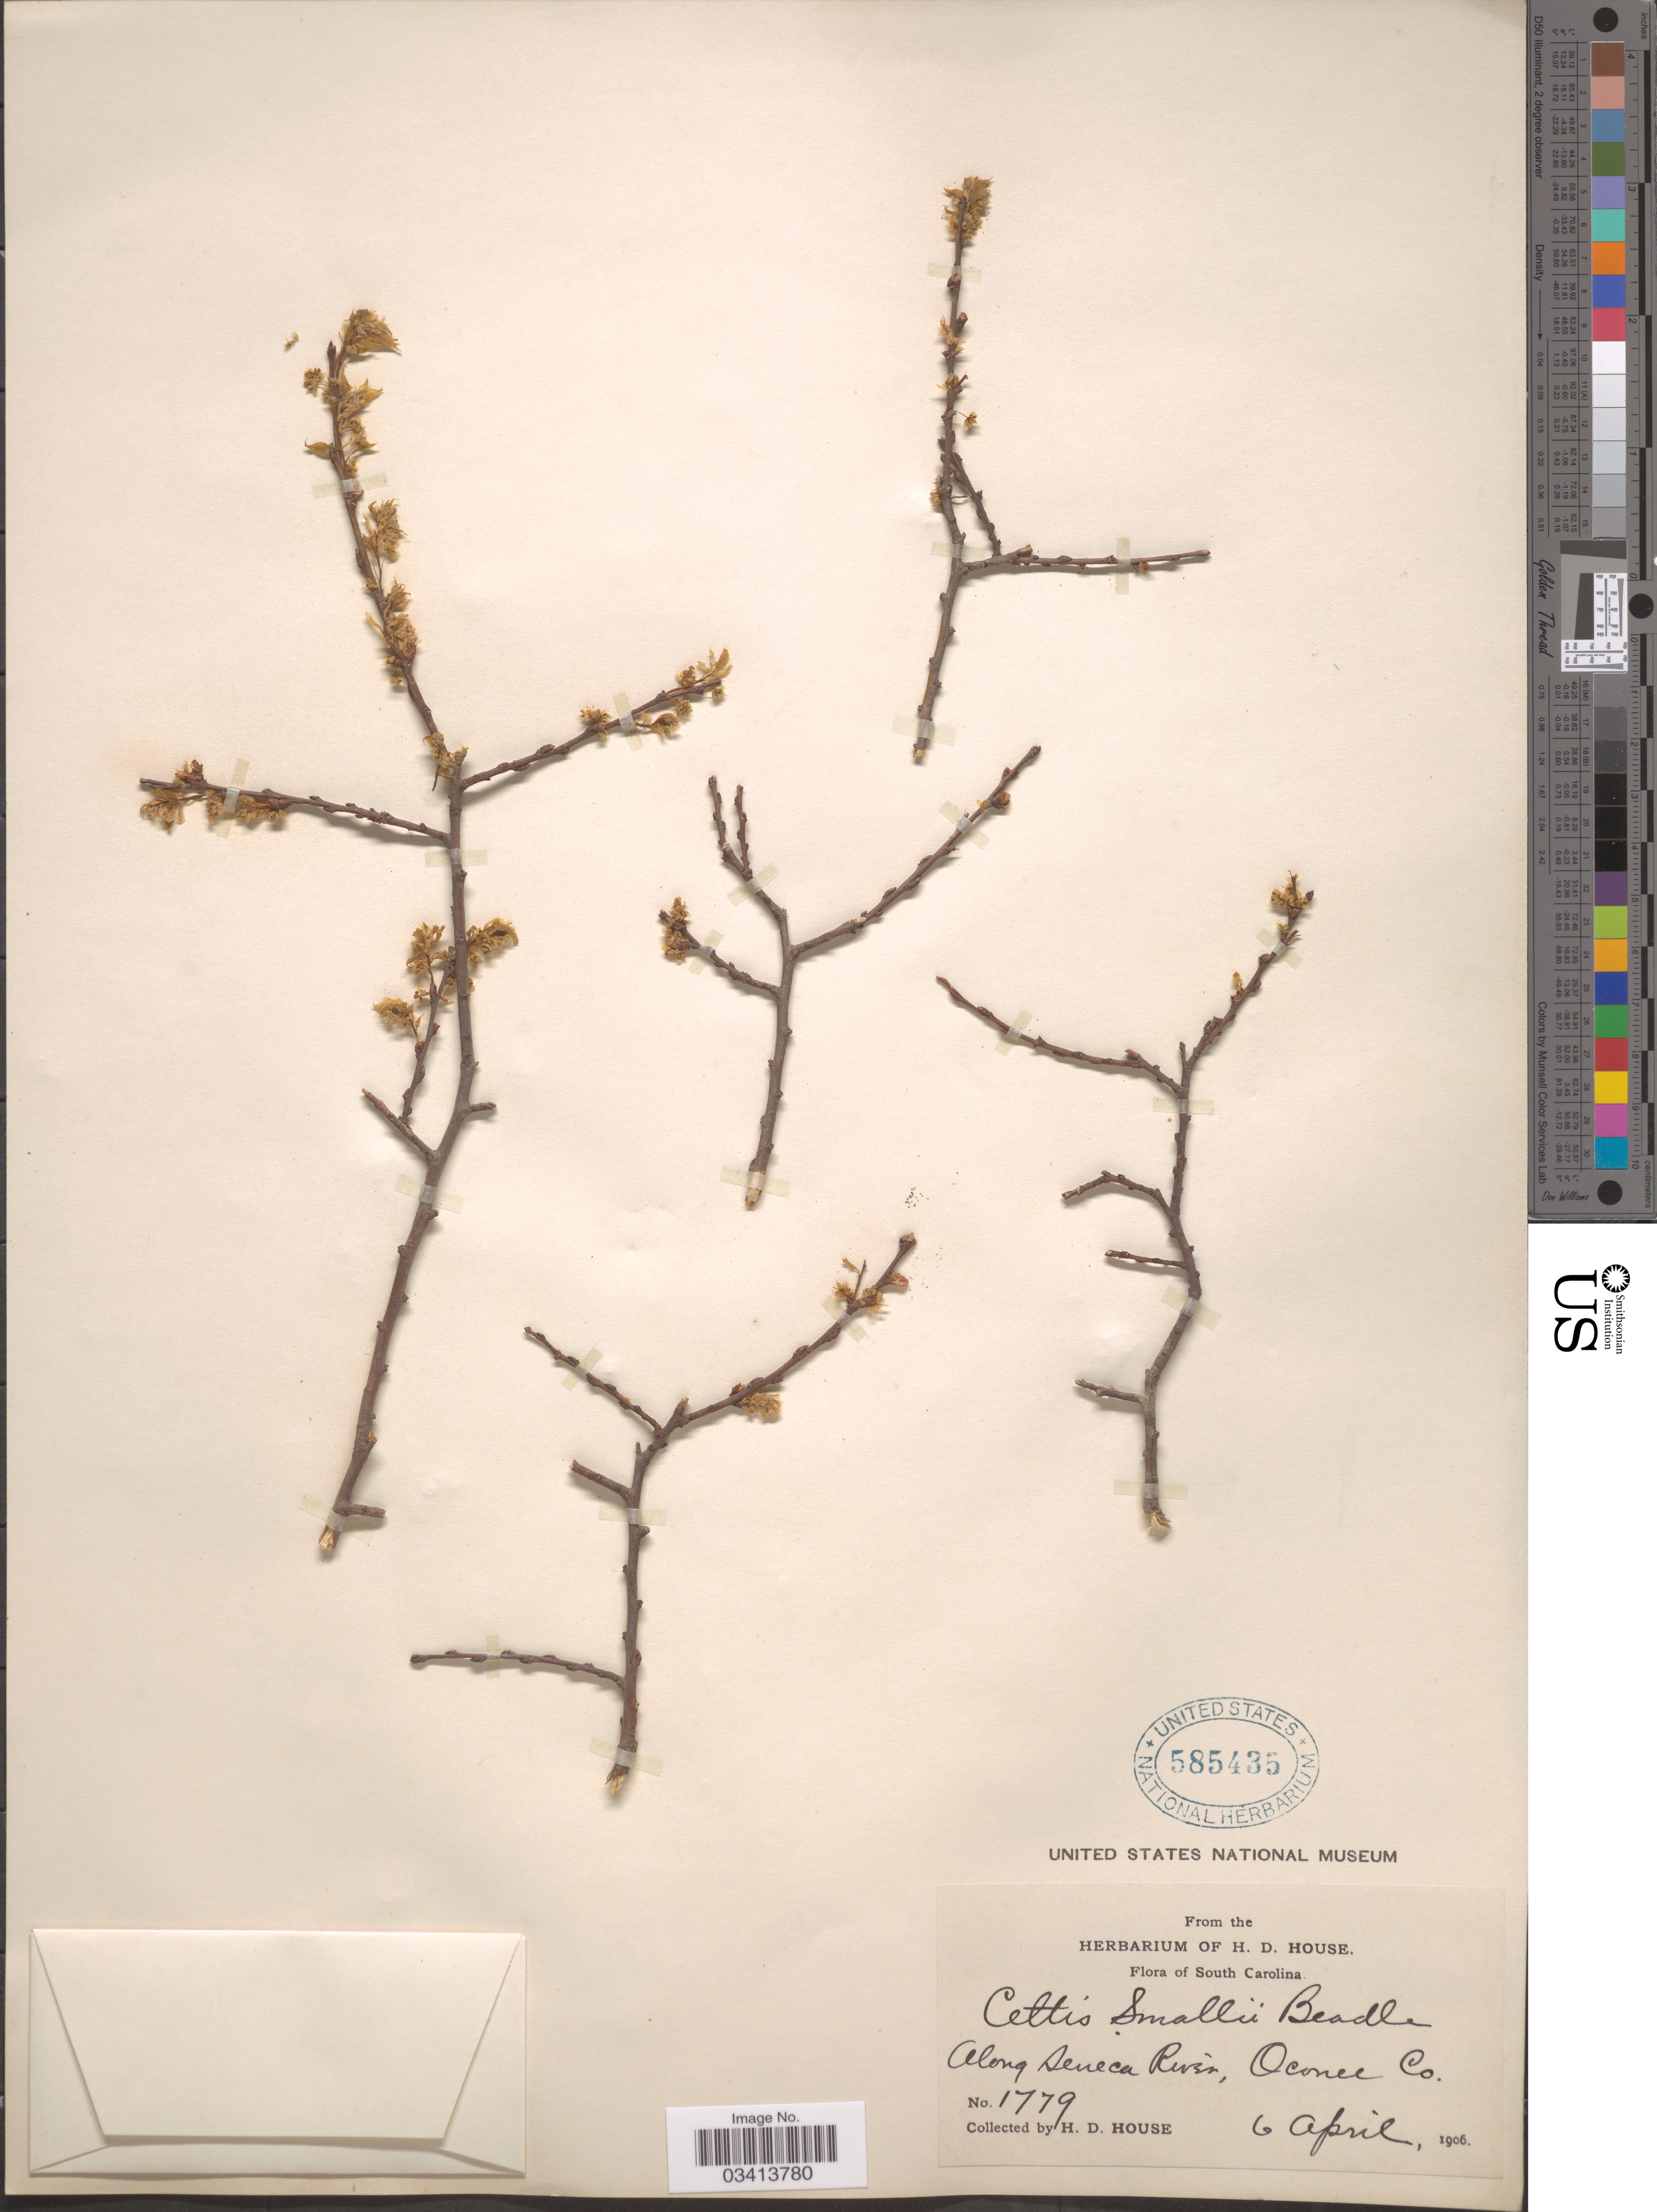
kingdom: Plantae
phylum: Tracheophyta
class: Magnoliopsida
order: Rosales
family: Cannabaceae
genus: Celtis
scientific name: Celtis laevigata var. smallii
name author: (Beadle) Sarg.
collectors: H. D. House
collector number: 1779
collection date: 1906-04-06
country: United States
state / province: South Carolina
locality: Along Seneca River, Oconee Co.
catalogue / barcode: US 585435